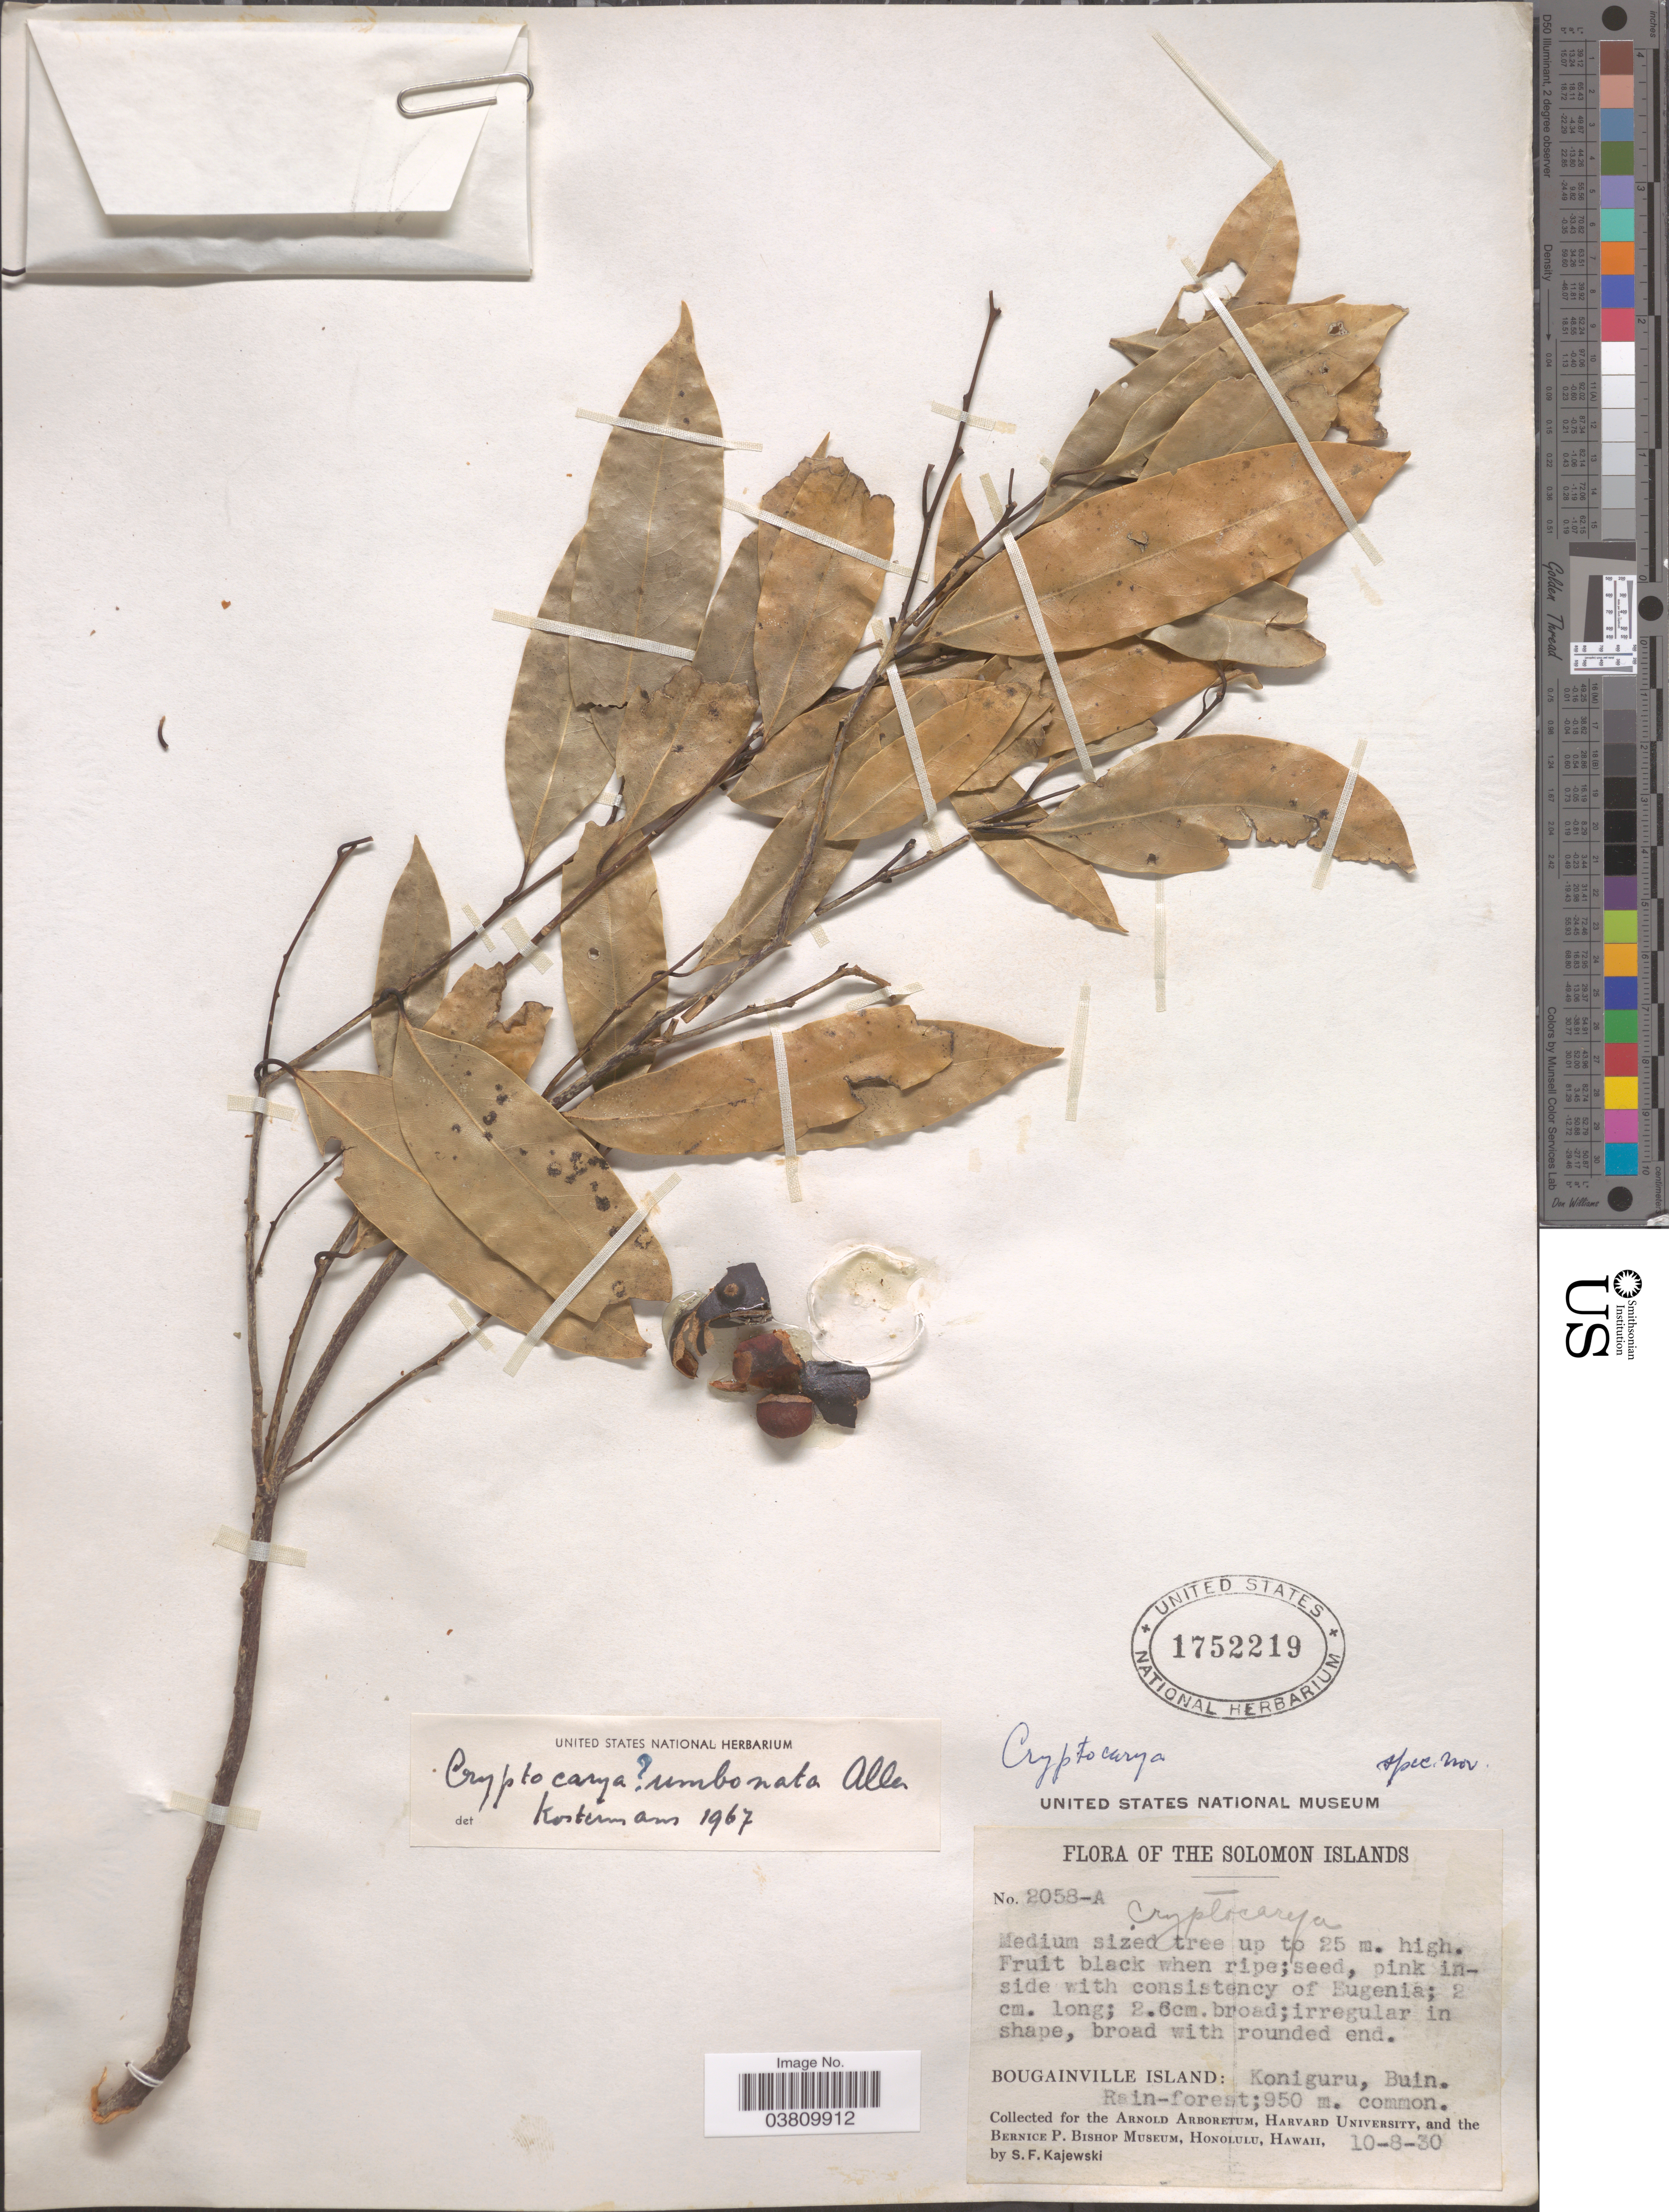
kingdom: Plantae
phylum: Tracheophyta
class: Magnoliopsida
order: Laurales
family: Lauraceae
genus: Cryptocarya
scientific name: Cryptocarya umbonata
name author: C.K. Allen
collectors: S. Kajewski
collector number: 2058-A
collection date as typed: Transcribed d/m/y: 10/8/30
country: Papua New Guinea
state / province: Bougainville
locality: Bougainville Island: Koniguru, Buin.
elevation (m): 950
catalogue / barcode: US 1752219